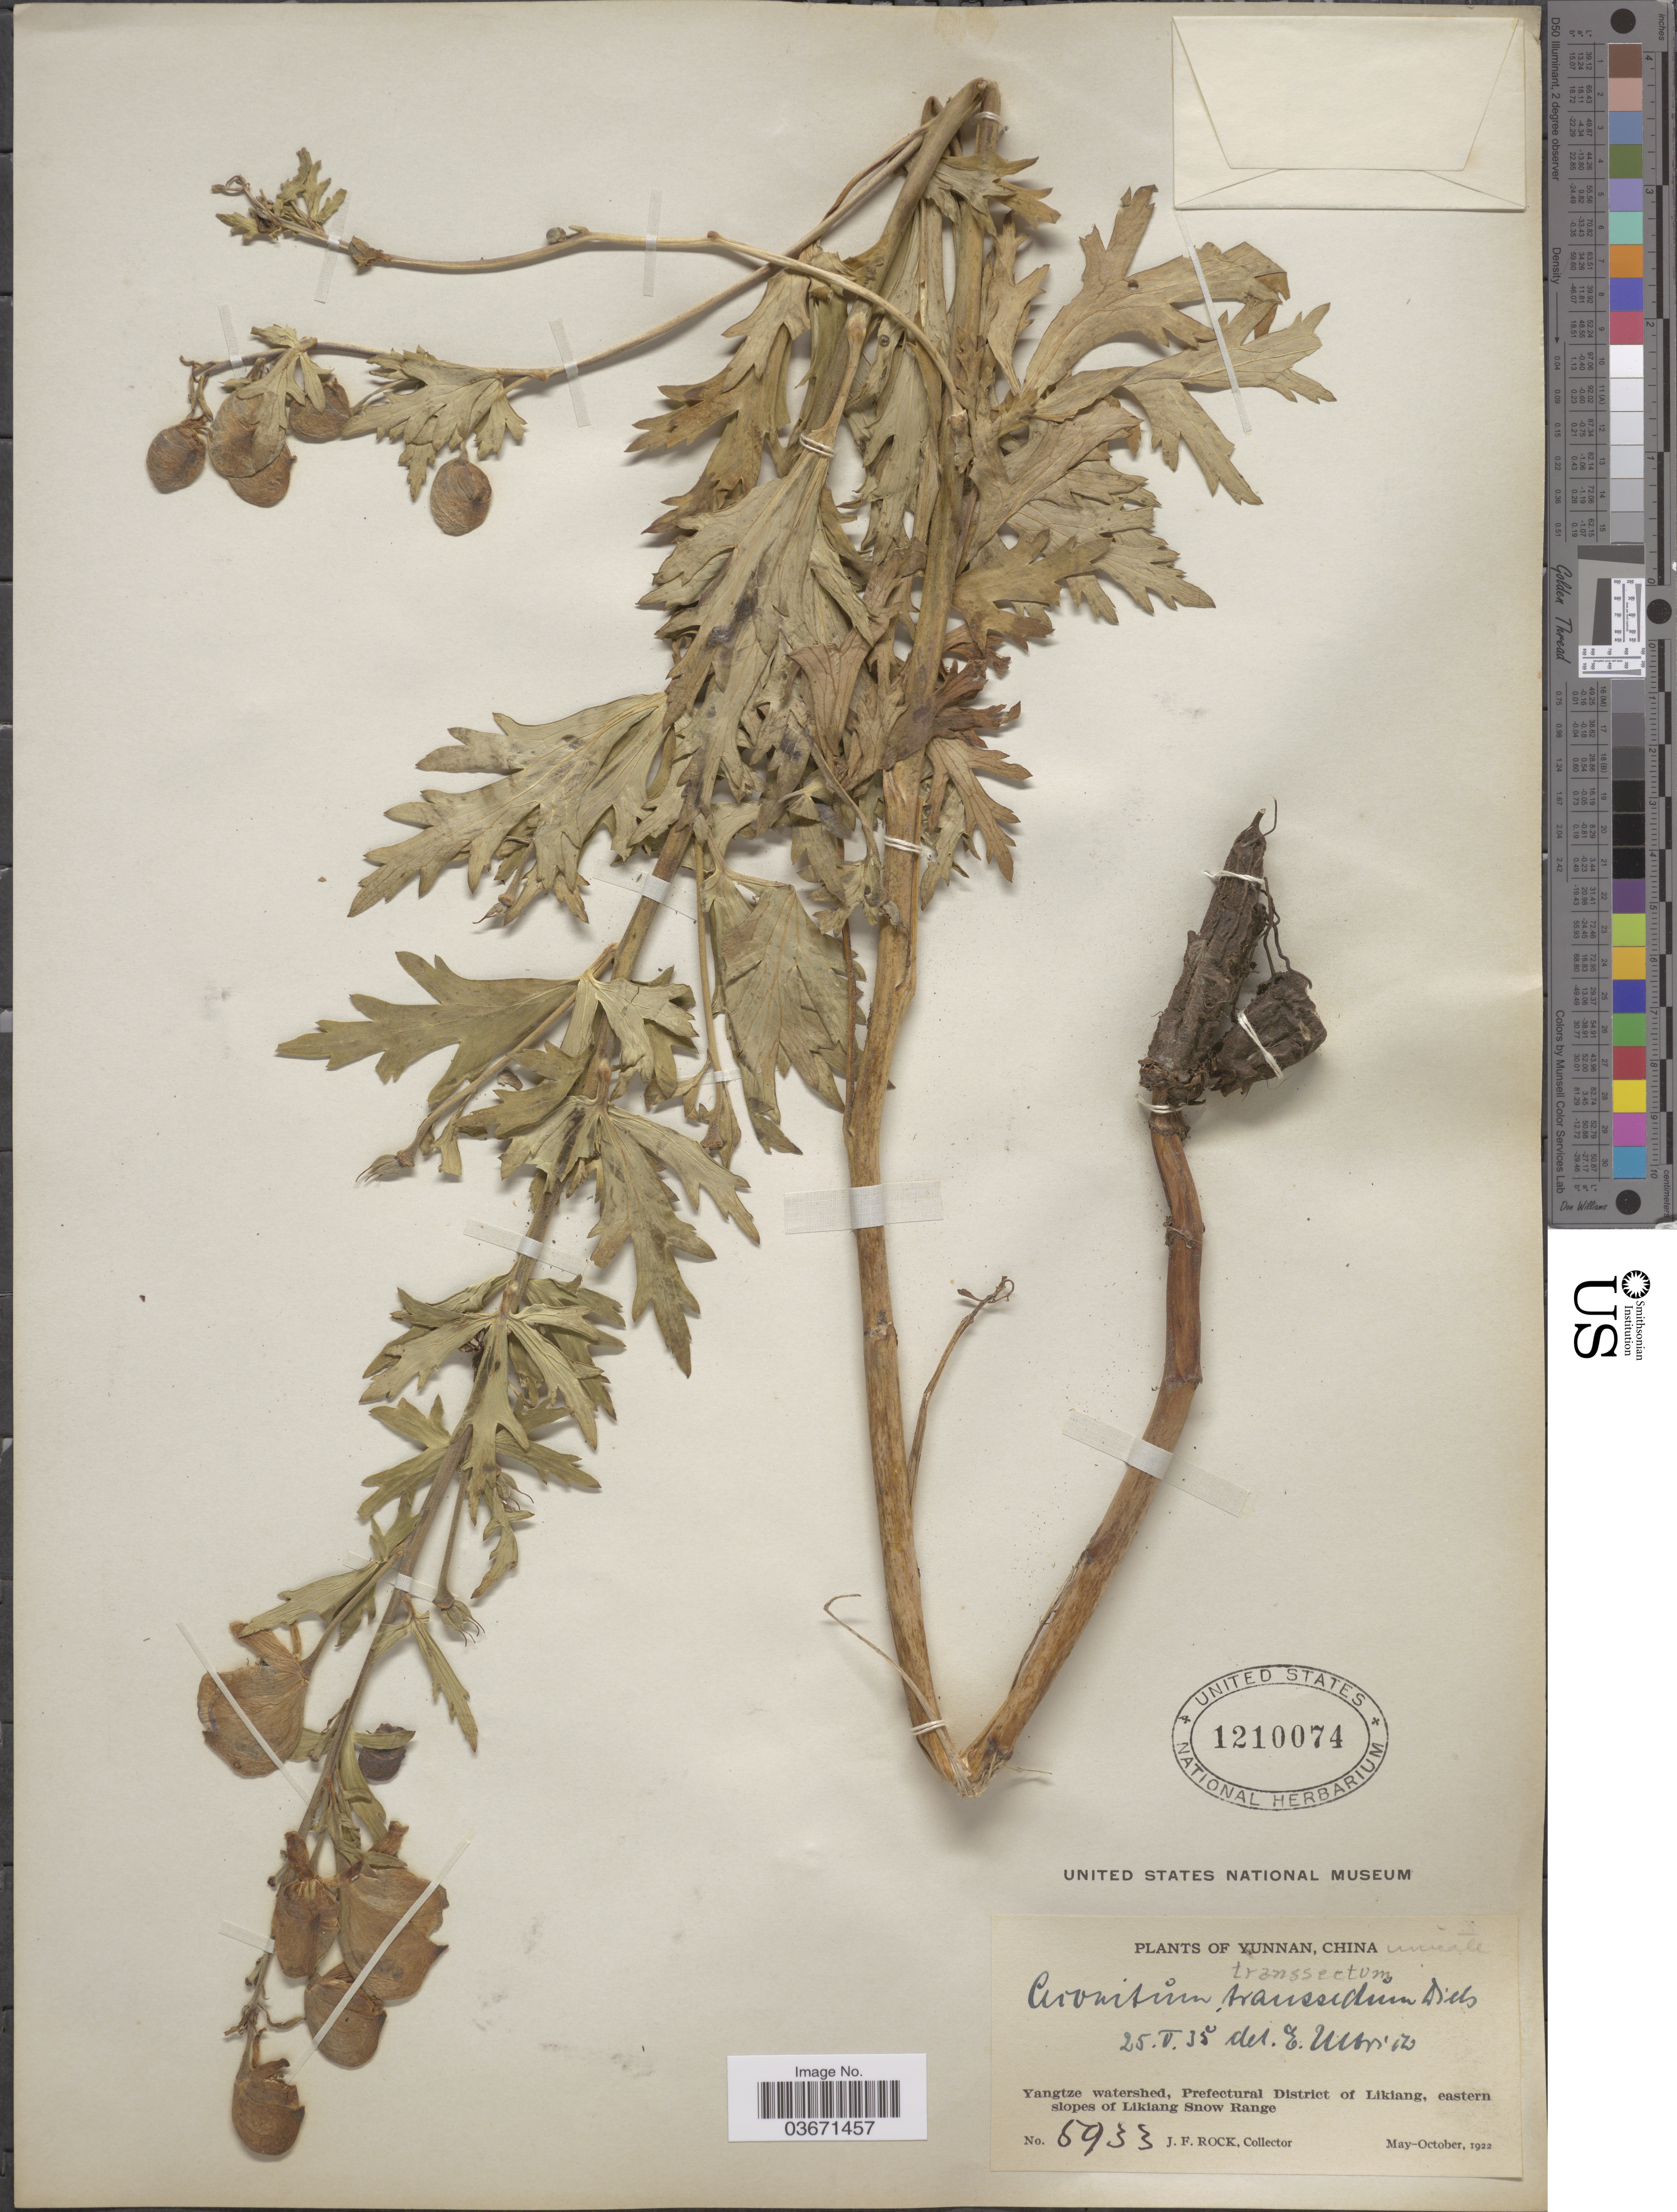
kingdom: Plantae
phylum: Tracheophyta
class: Magnoliopsida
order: Ranunculales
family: Ranunculaceae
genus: Aconitum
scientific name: Aconitum transsectum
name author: Diels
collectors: J. Rock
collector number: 5933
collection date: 1922-05/1922-10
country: China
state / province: Yunnan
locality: Yangtze watershed, Prefectural District of Likiang, eastern slopes of Likiang Snow Range.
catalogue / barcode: US 1210074